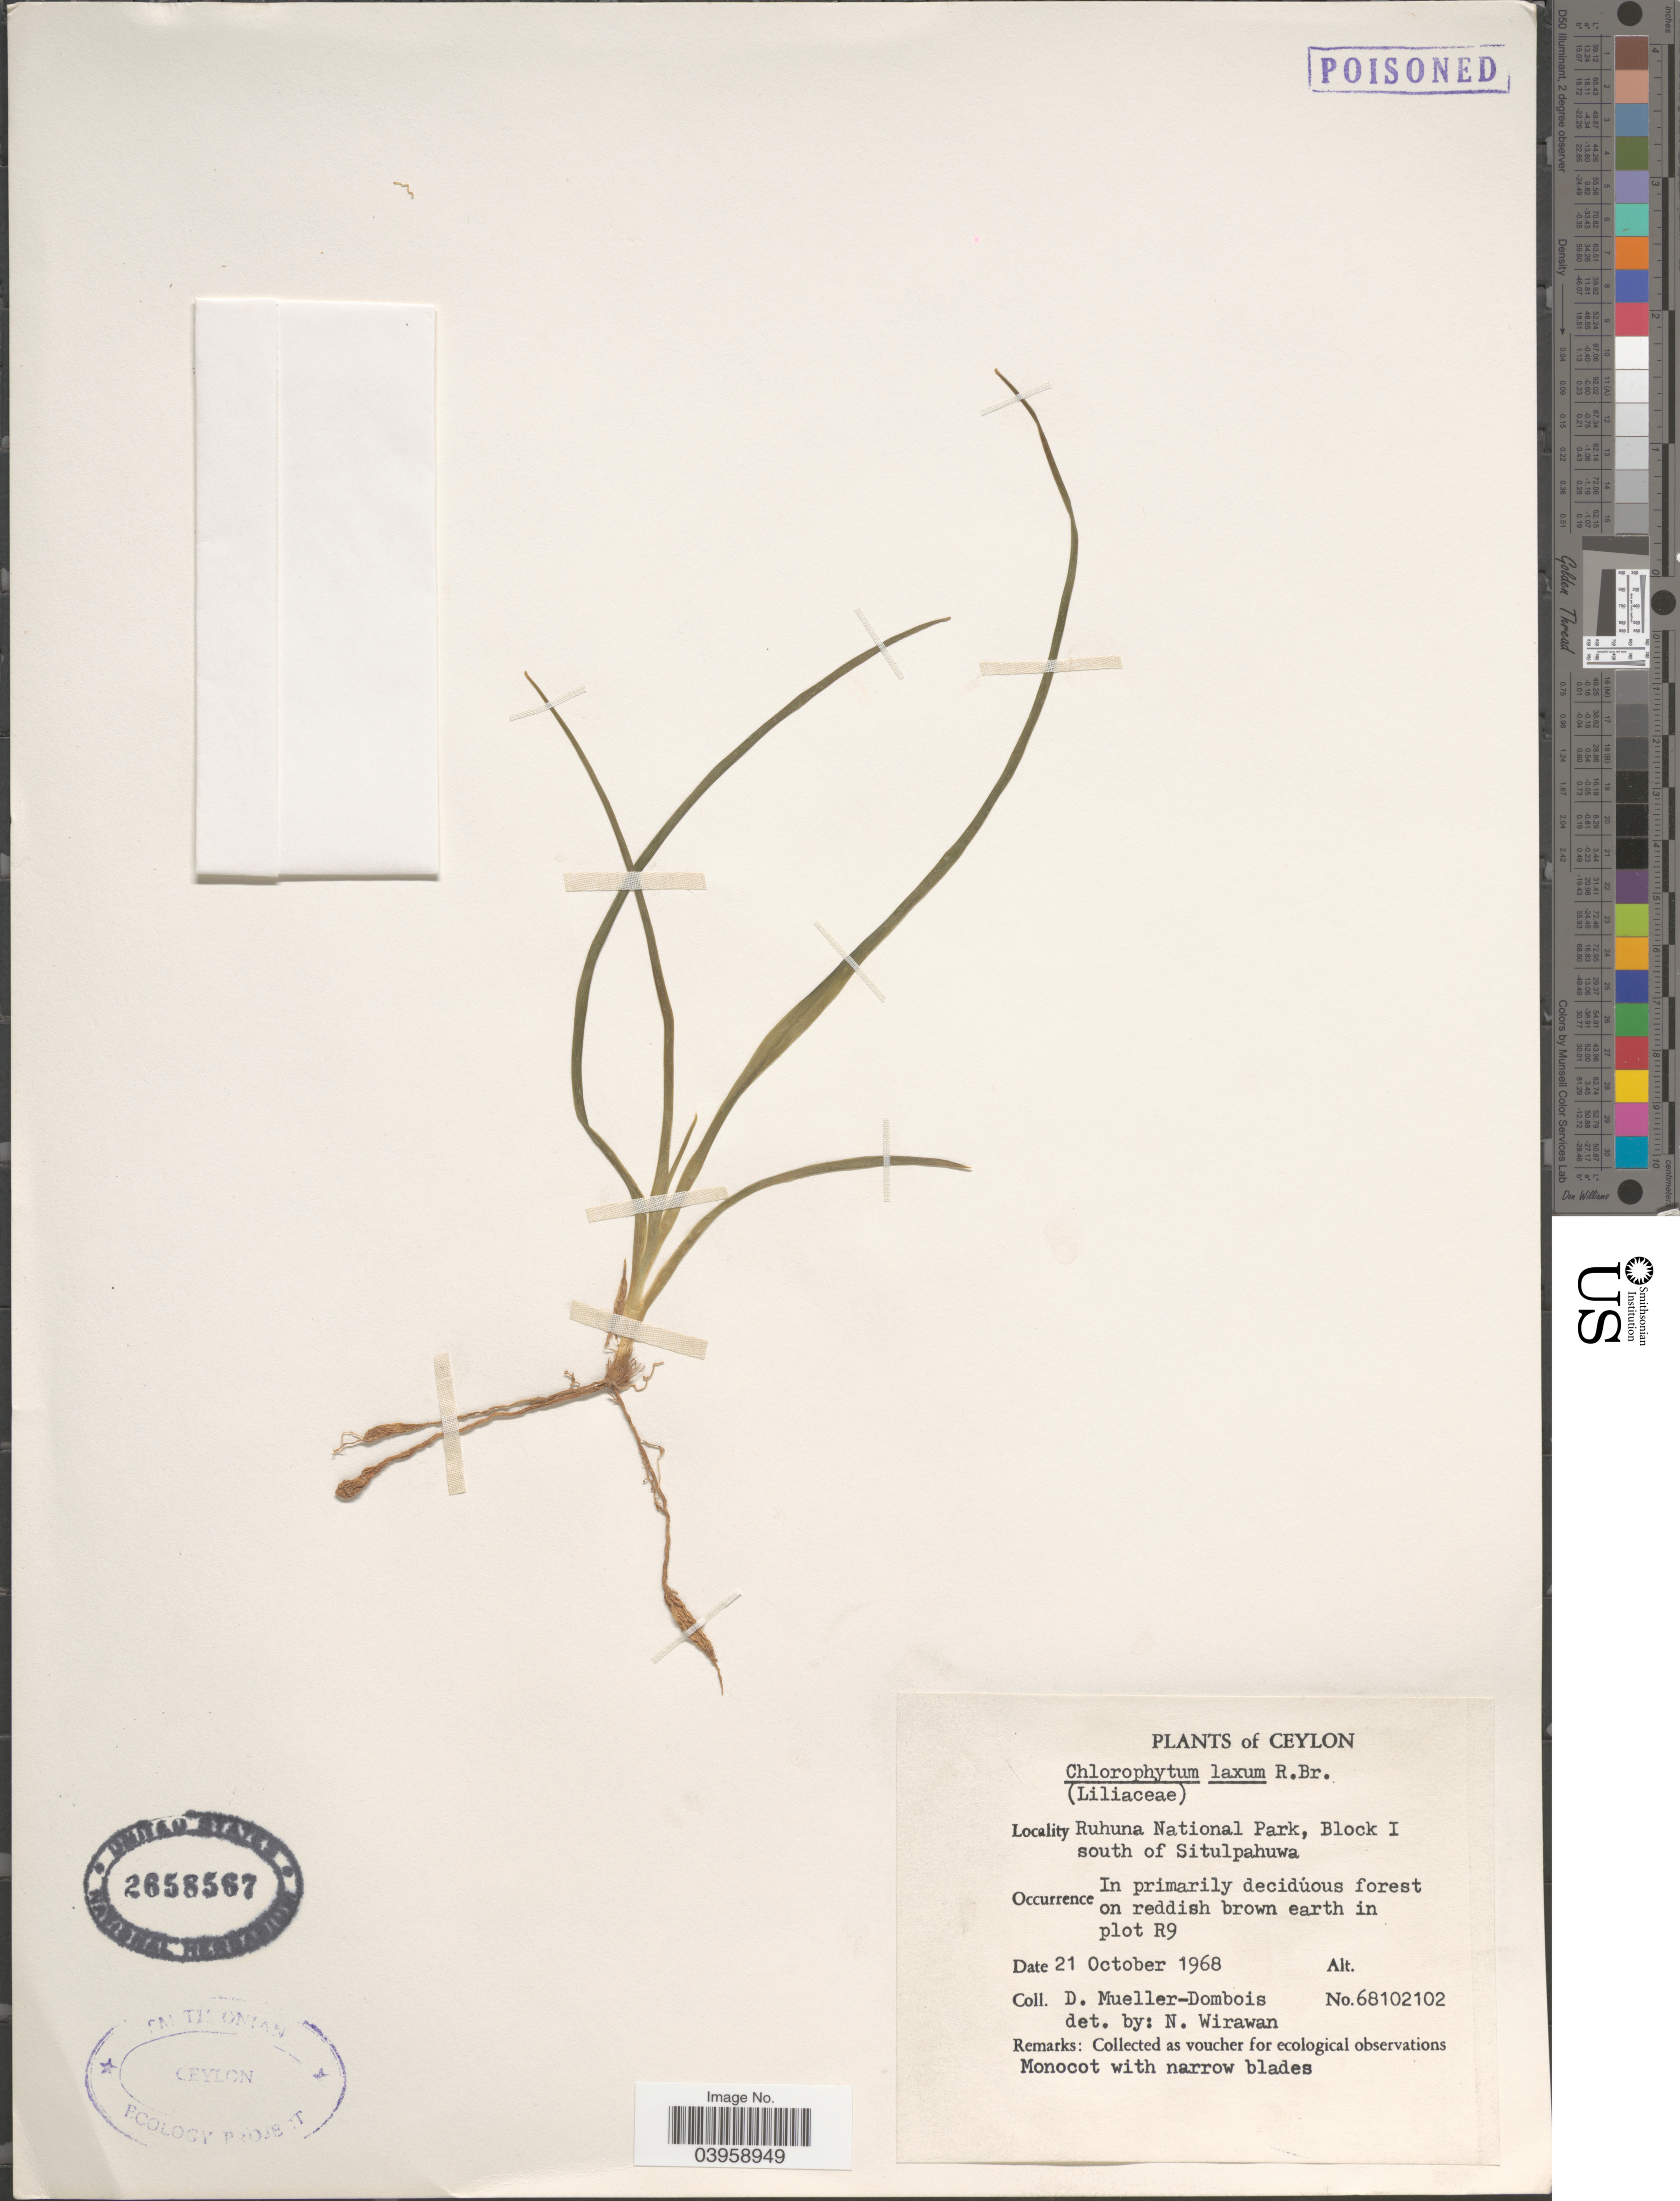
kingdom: Plantae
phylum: Tracheophyta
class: Liliopsida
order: Asparagales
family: Asparagaceae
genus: Chlorophytum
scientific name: Chlorophytum laxum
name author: R. Br.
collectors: D. Mueller-Dombois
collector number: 68102102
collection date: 1968-10-21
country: Sri Lanka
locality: Ceylon. Ruhuna National Park, Block I south of Situlpahuwa. In primarily deciduous forest on reddish brown earth in plot R9.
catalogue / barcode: US 2658567